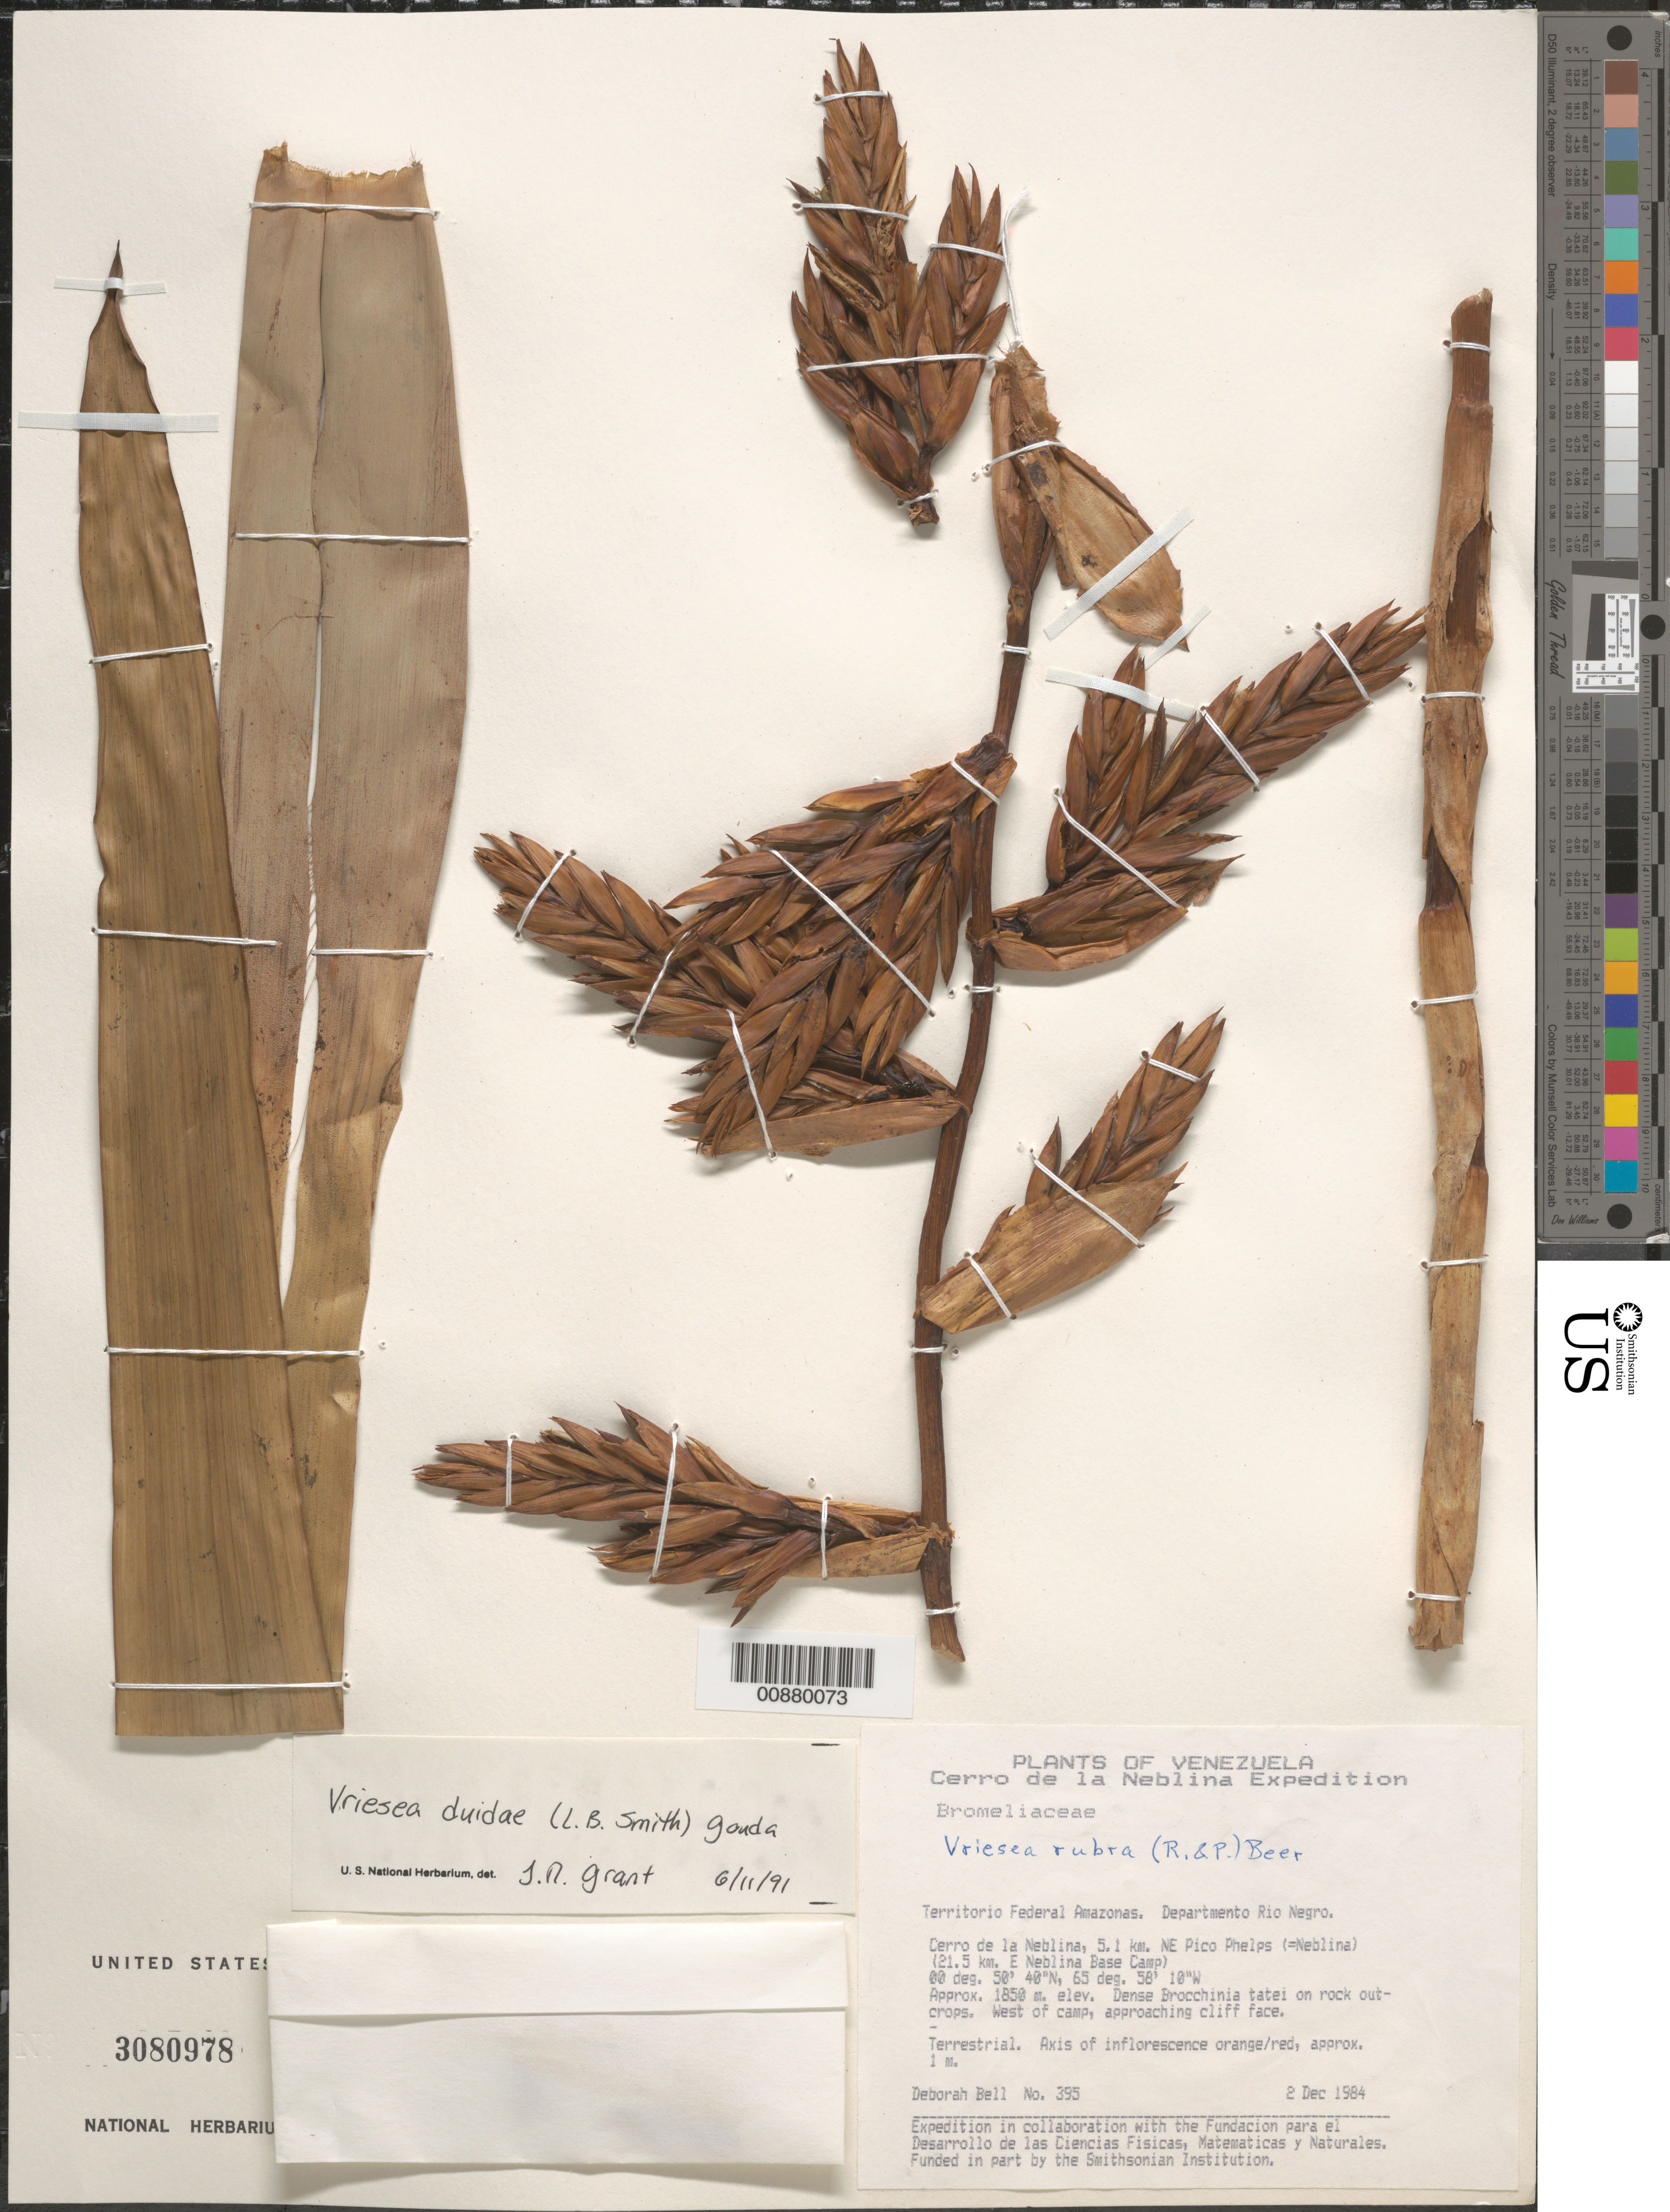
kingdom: Plantae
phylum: Tracheophyta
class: Liliopsida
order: Poales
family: Bromeliaceae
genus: Vriesea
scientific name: Vriesea duidae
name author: (L.B. Sm.) Gouda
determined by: Grant, J. R., (SWITZERLAND)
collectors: D. A. Bell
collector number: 395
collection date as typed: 2-Dec-84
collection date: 1984-12-02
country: Venezuela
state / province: Amazonas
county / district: Río Negro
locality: Cerro de La Neblina, 5.1 km NE Pico Phelps (21.5km E Neblina Base Camp); west of camp, approaching cliff face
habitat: Dense Brocchinia tatei on rock outcrops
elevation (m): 1850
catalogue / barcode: US 3080978